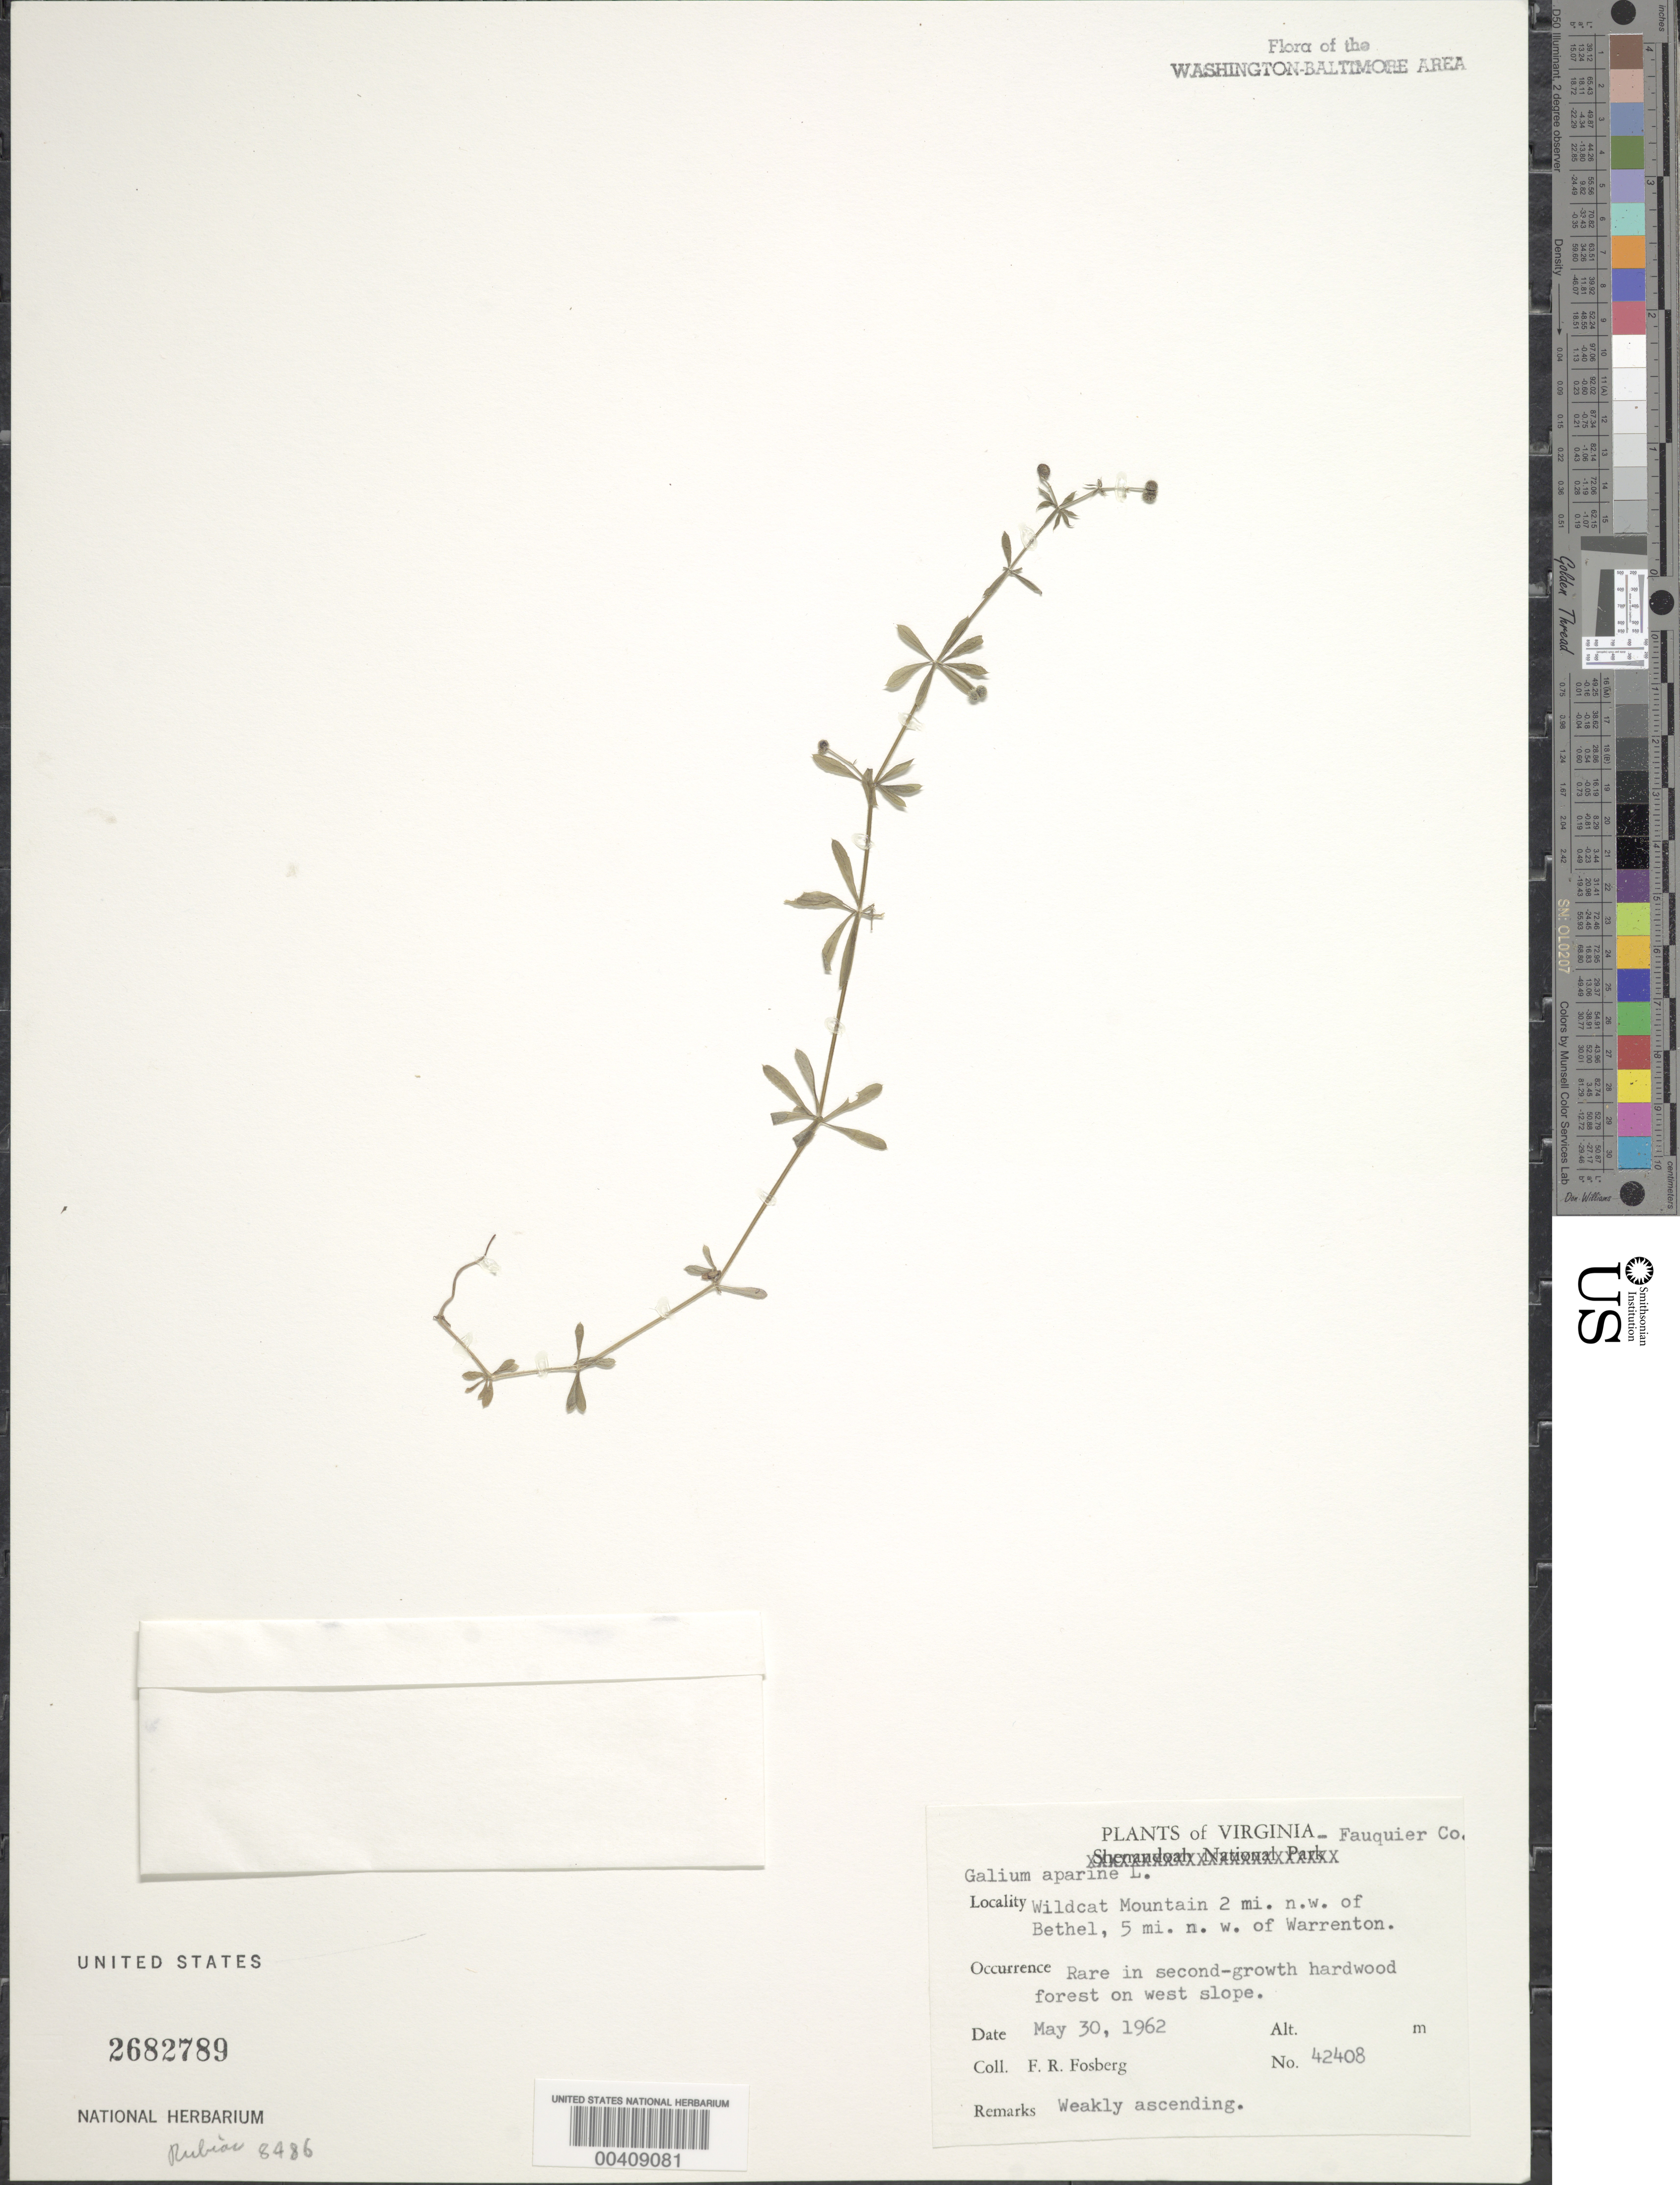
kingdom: Plantae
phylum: Tracheophyta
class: Magnoliopsida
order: Gentianales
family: Rubiaceae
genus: Galium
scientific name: Galium aparine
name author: L.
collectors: F. R. Fosberg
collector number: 42408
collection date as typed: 30 May 1962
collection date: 1962-05-30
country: United States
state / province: Virginia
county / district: Fauquier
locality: Wildcat Mt.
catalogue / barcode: US 2682789